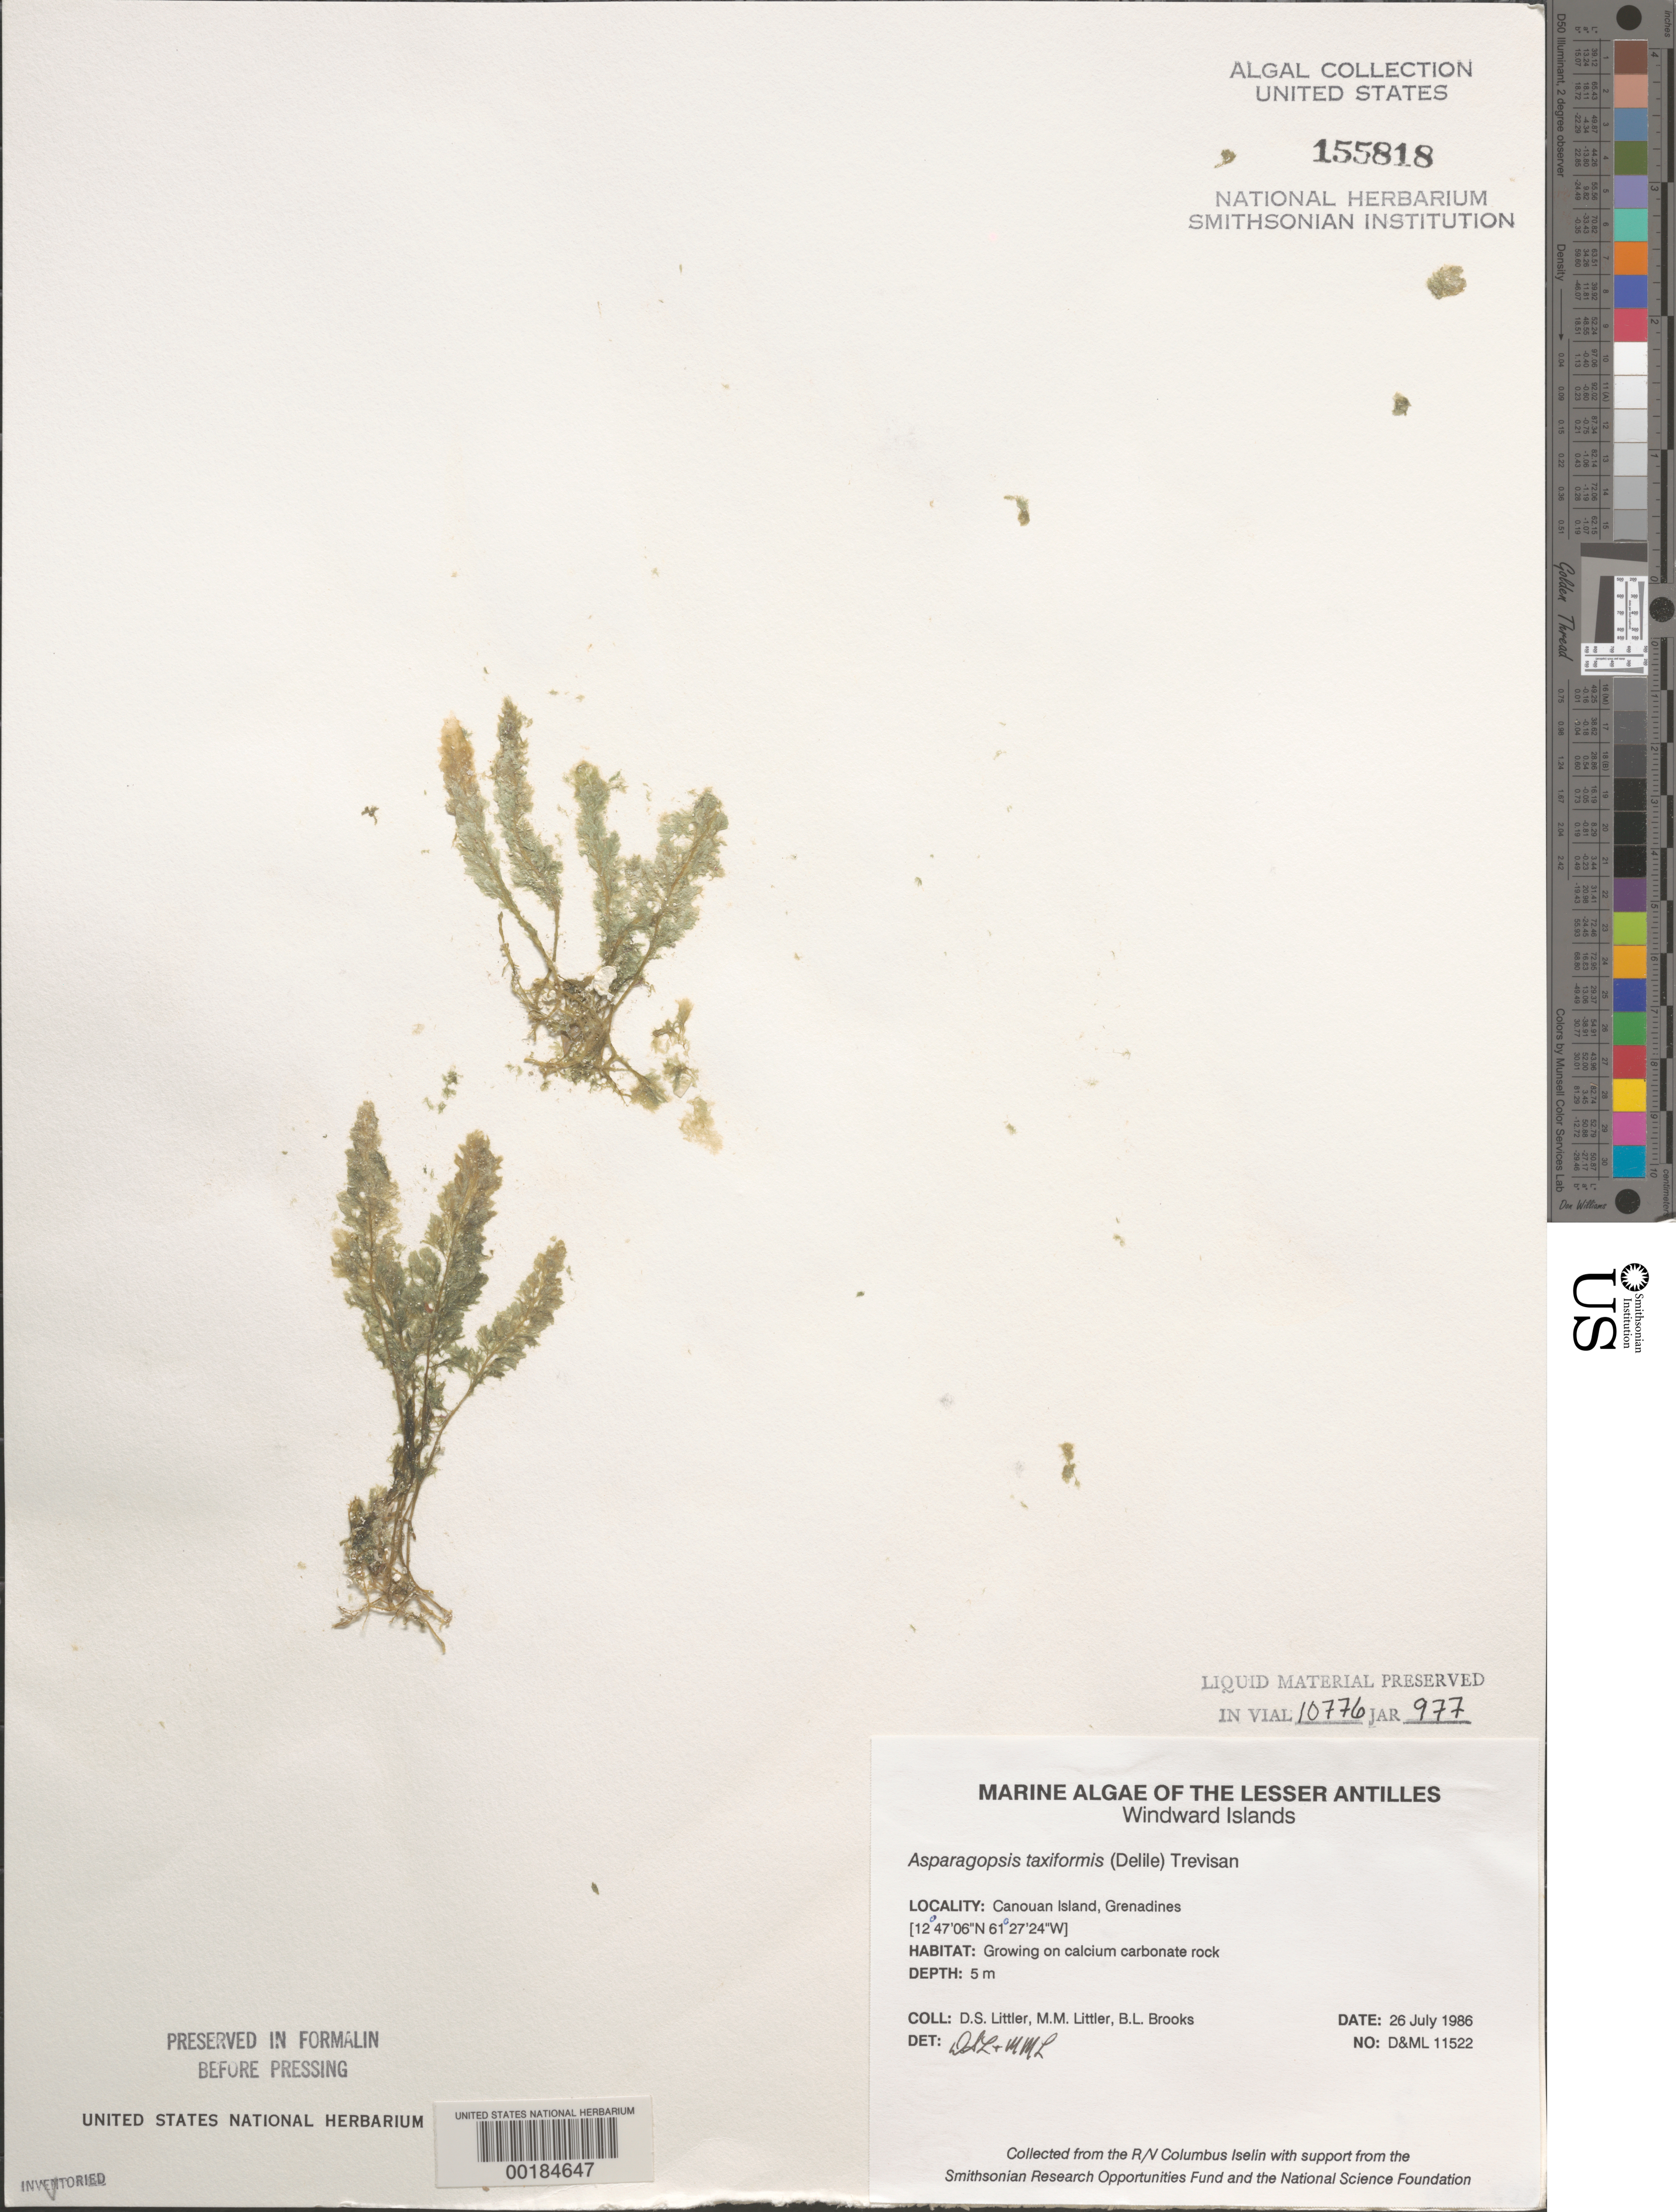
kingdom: Plantae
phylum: Rhodophyta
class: Florideophyceae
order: Bonnemaisoniales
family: Bonnemaisoniaceae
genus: Asparagopsis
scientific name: Asparagopsis taxiformis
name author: (Delile) Trevis.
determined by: Littler, D. S.; Littler, M. M.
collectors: D. S. Littler, M. M. Littler & B. Brooks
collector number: D&ML 11522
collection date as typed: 26 Jul 1986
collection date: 1986-07-26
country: St. Vincent - Grenadines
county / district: Grenadines Parish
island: Canouan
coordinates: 12 47' 06" N, 61 27' 24" W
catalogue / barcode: US 155818